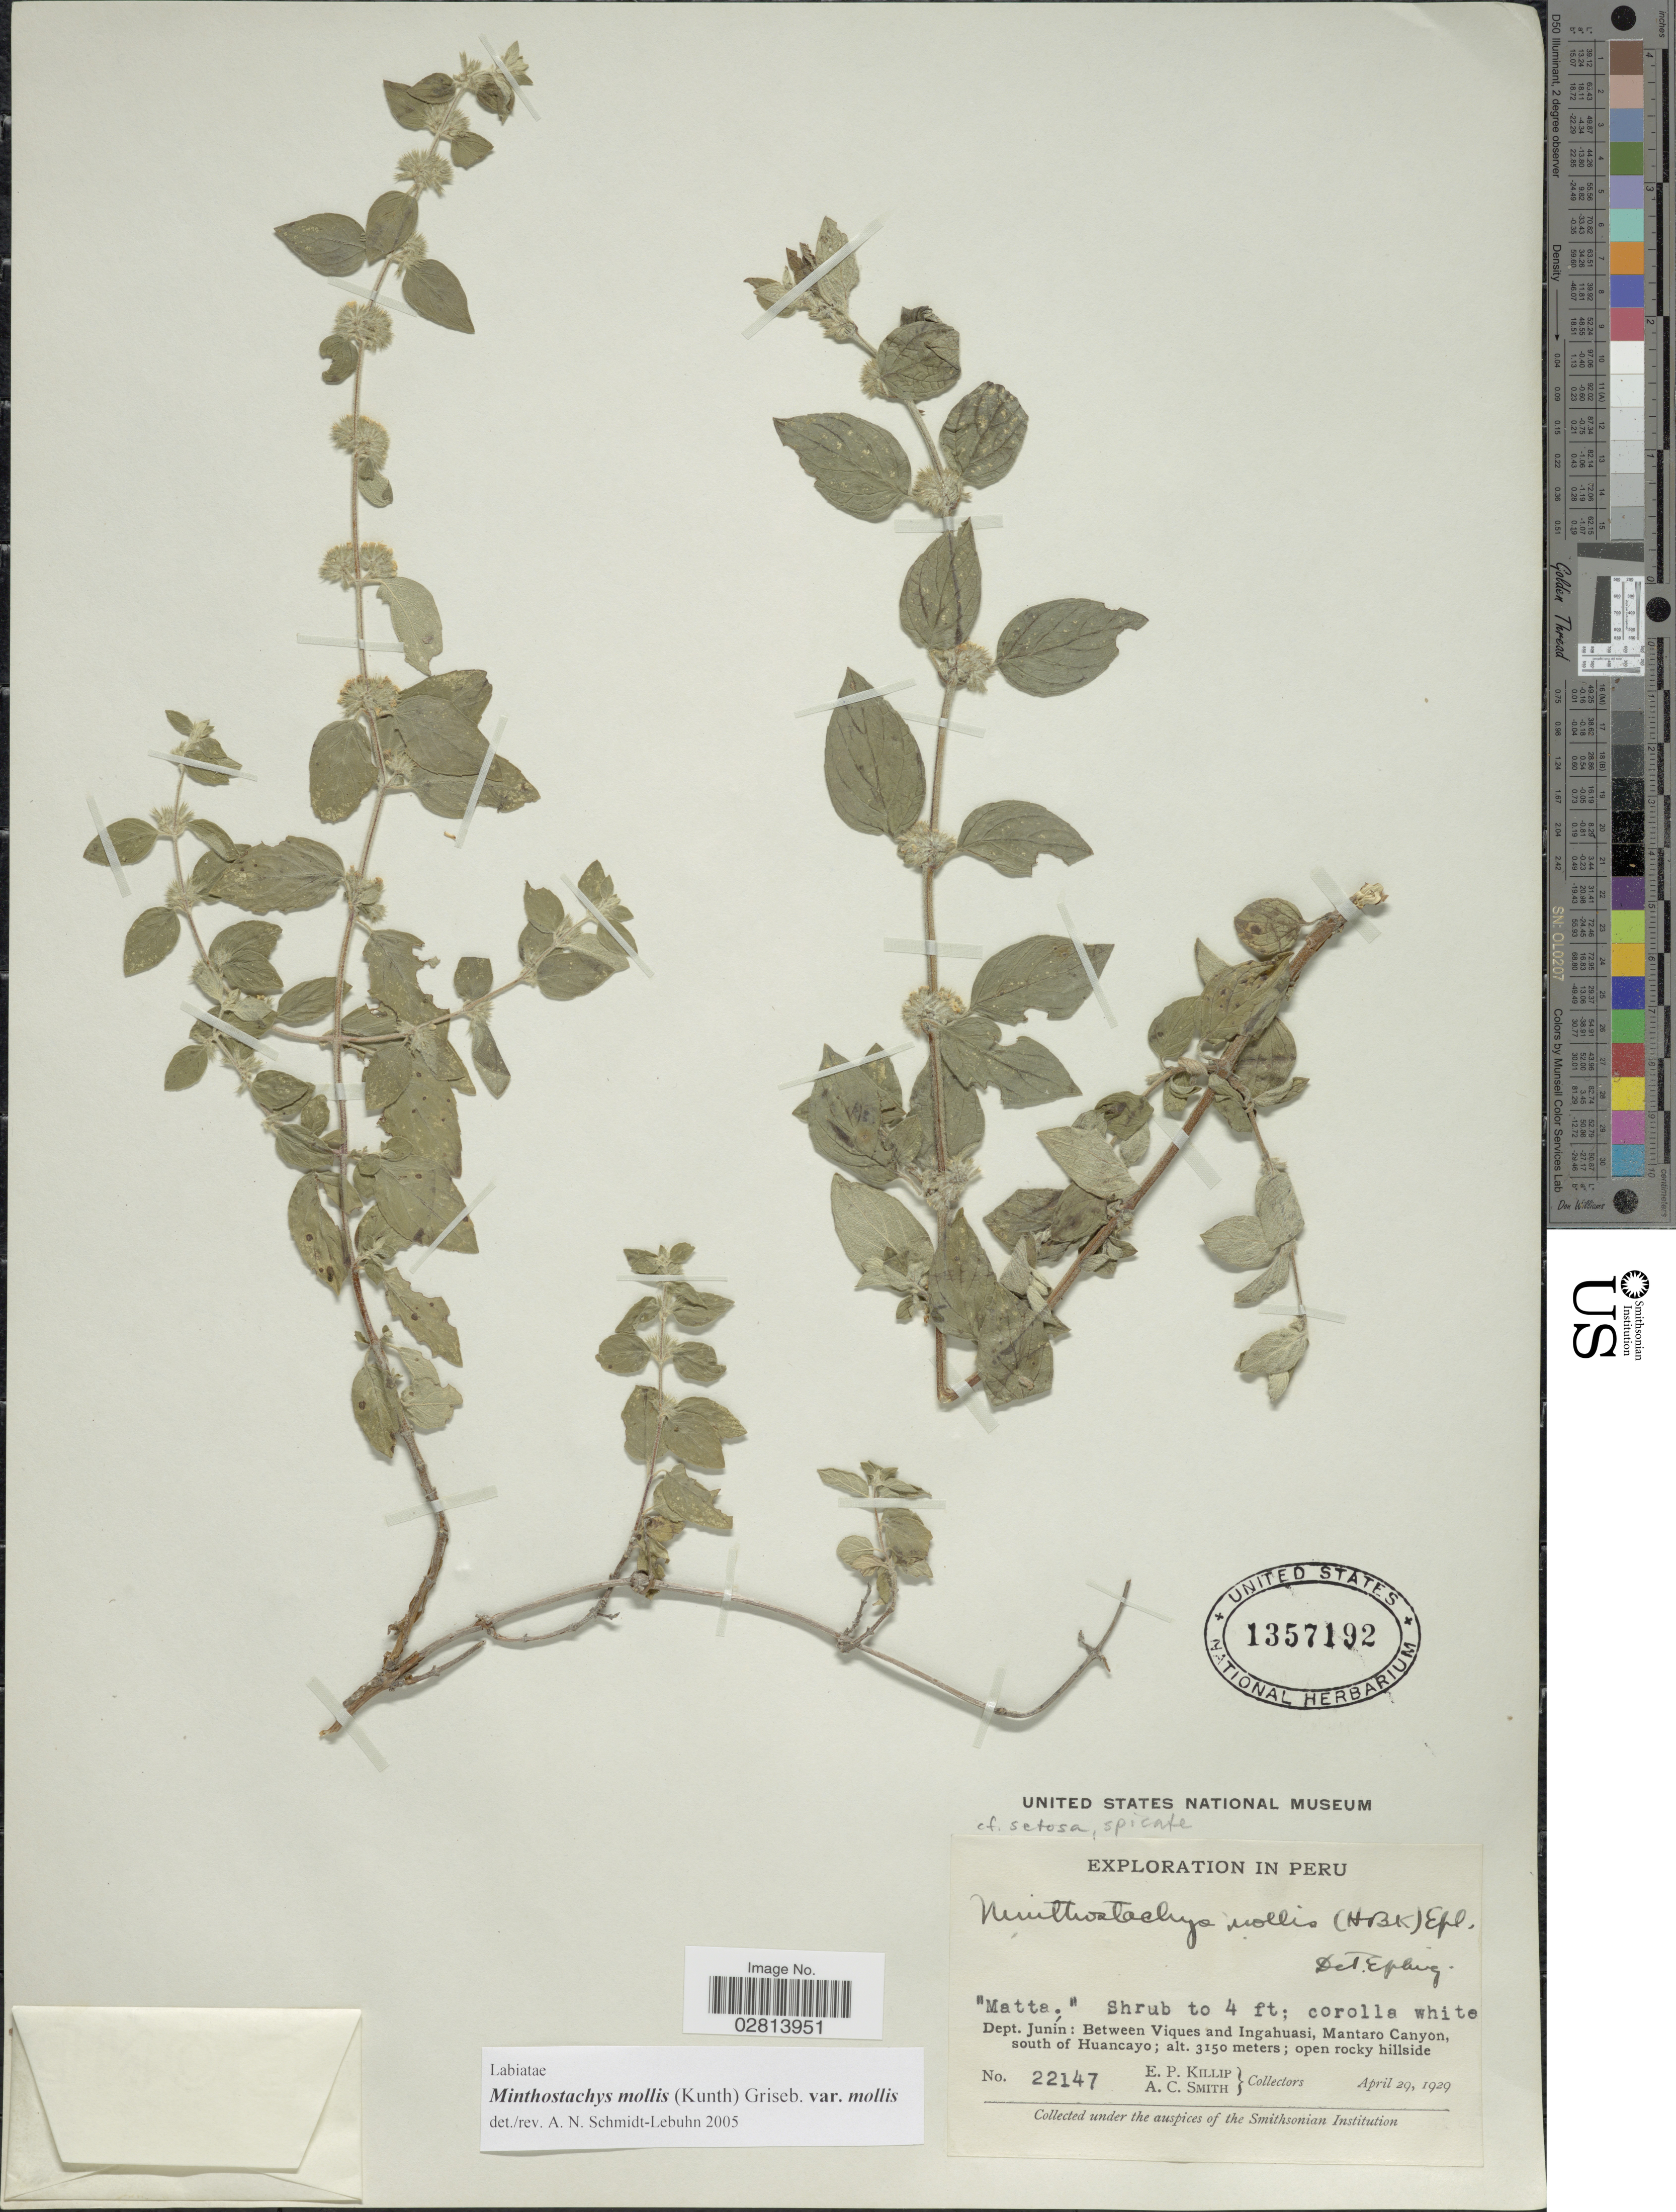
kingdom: Plantae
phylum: Tracheophyta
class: Magnoliopsida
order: Lamiales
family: Lamiaceae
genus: Minthostachys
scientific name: Minthostachys mollis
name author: (Kunth) Griseb.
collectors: E. P. Killip & A. C. Smith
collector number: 22147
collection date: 1929-04-29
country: Peru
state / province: Junín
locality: Dept. Junín: Between Viques and Ingahuasi, Mantaro Canyon, south of Huancayo.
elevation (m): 3150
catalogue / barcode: US 1357192